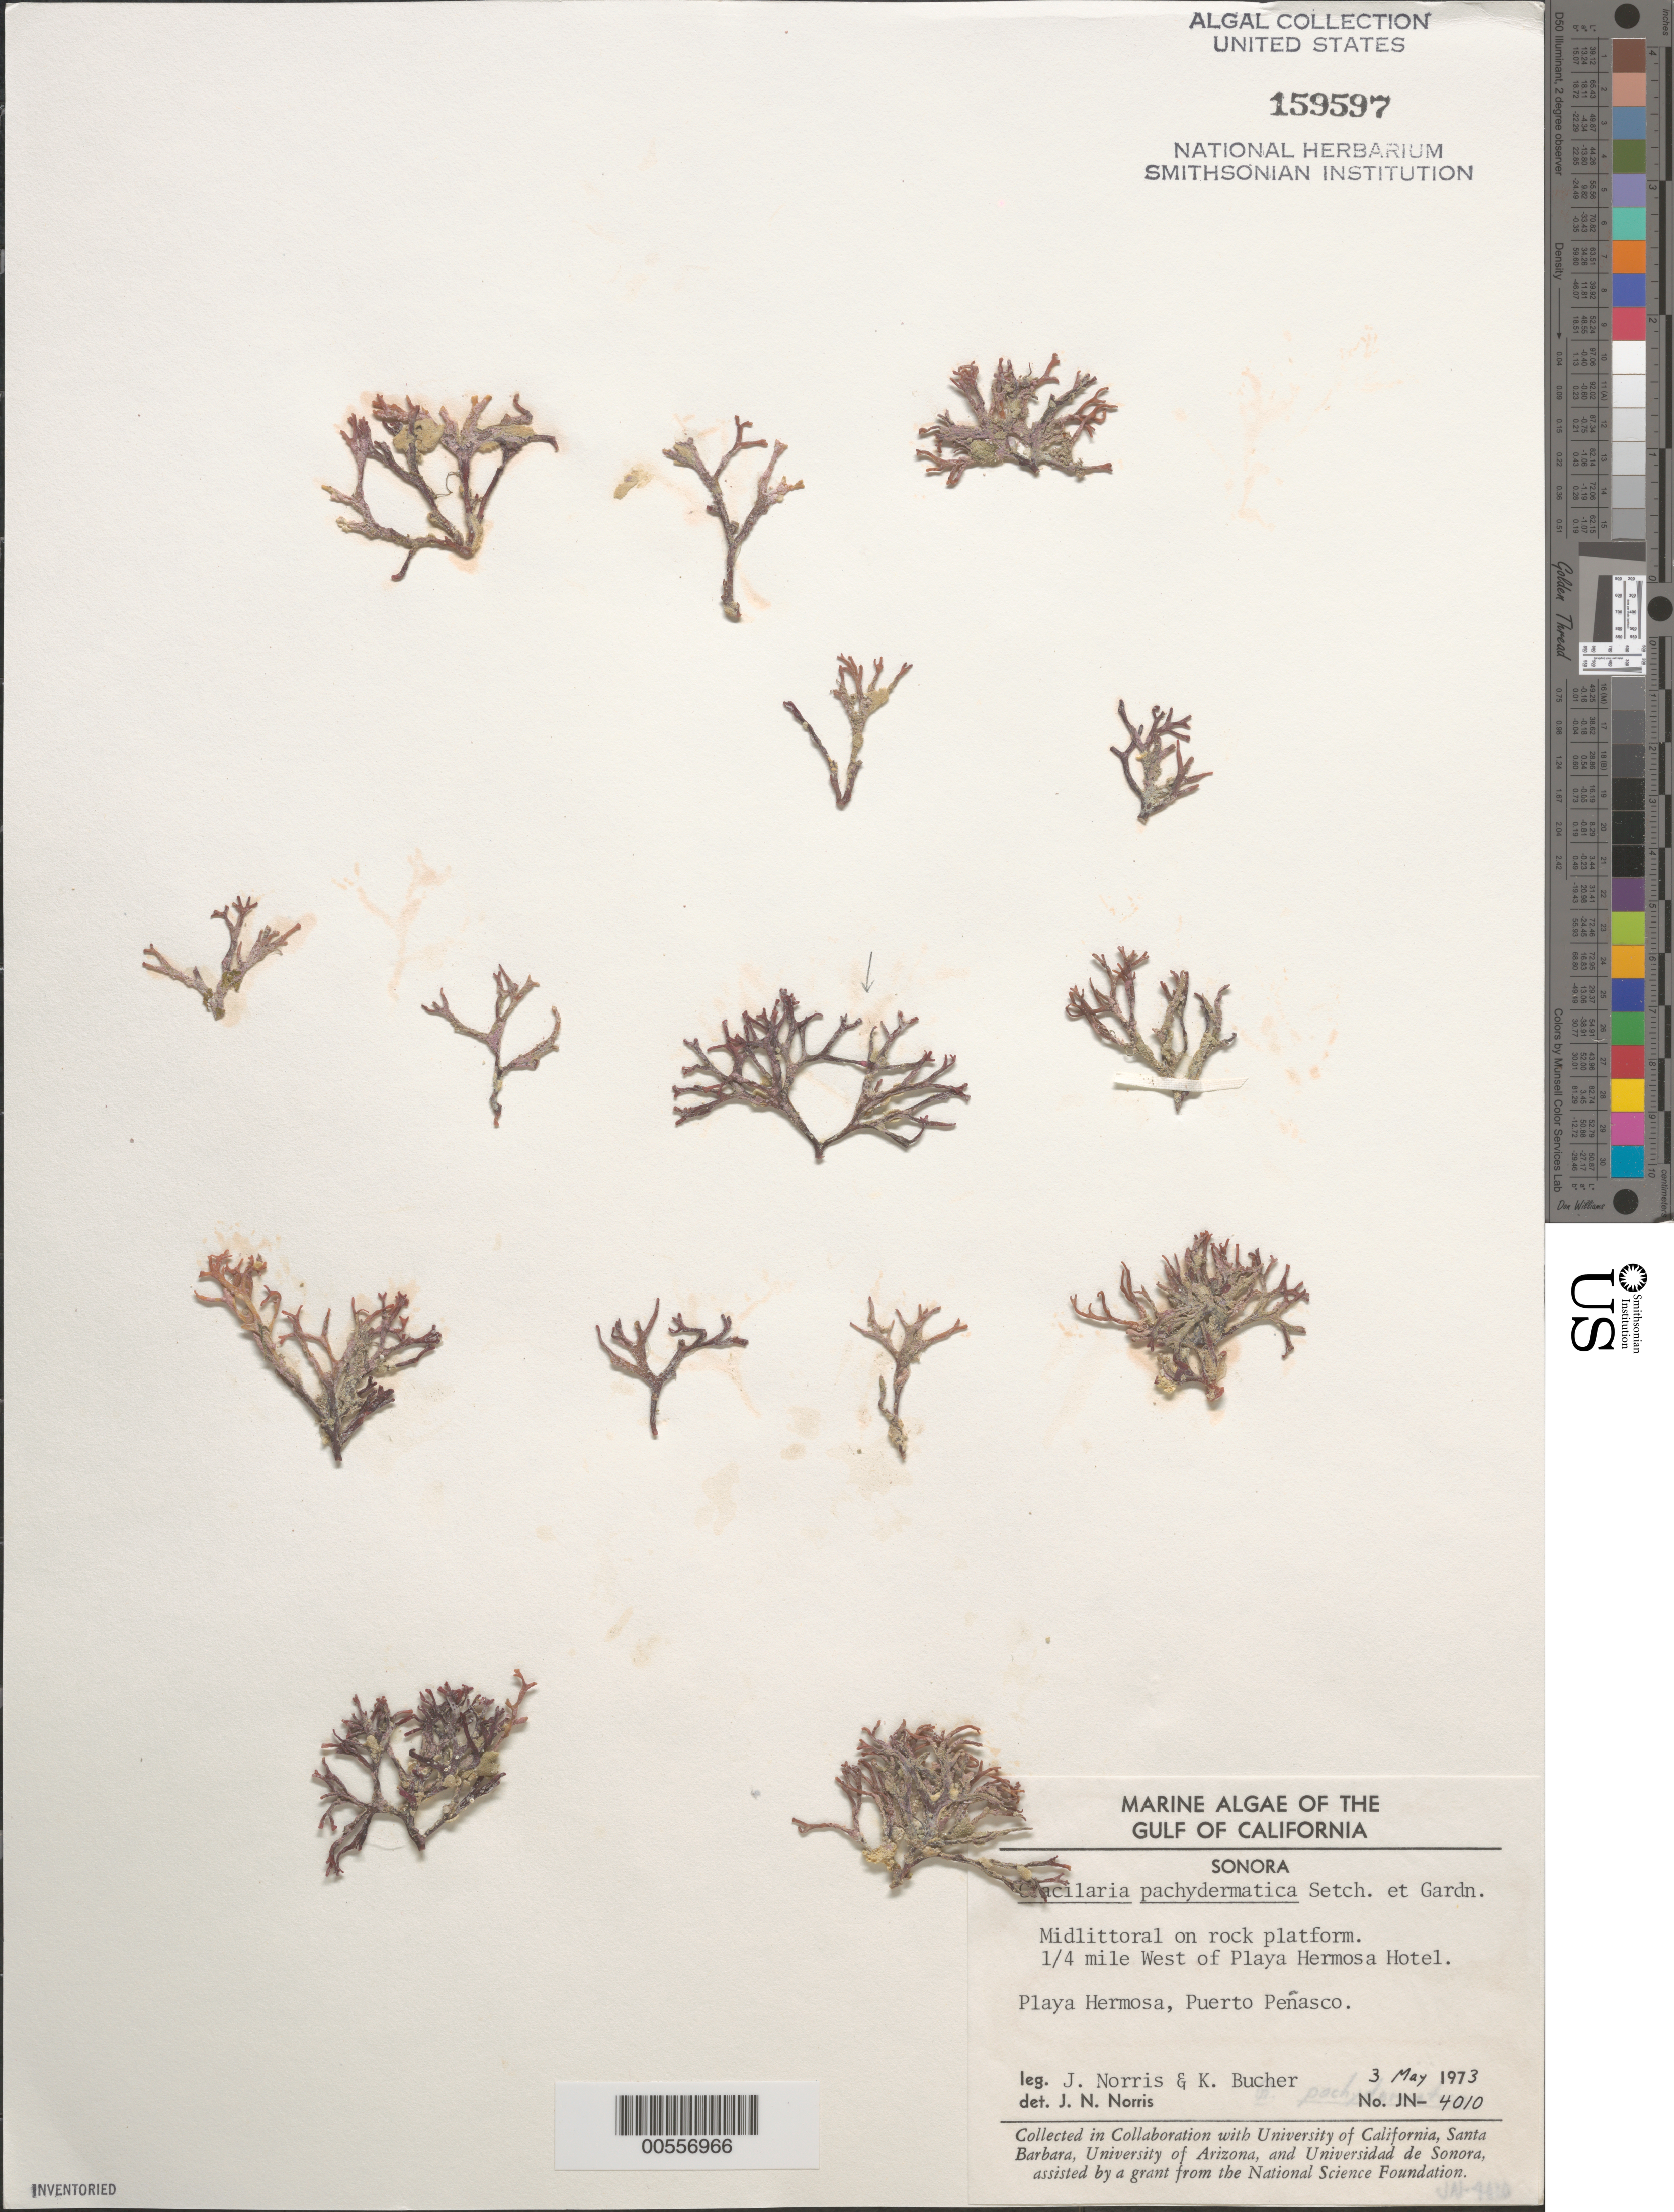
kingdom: Plantae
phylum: Rhodophyta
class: Florideophyceae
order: Gracilariales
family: Gracilariaceae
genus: Gracilaria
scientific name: Gracilaria pachydermatica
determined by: Norris, James N.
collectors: J. N. Norris & K. E. Bucher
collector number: JN-4010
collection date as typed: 03 May 1973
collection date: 1973-05-03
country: Mexico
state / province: Sonora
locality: Playa Hermosa, Puerto Penasco, ca. 0.25 mile west of Playa Hermosa Hotel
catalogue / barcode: US 159597